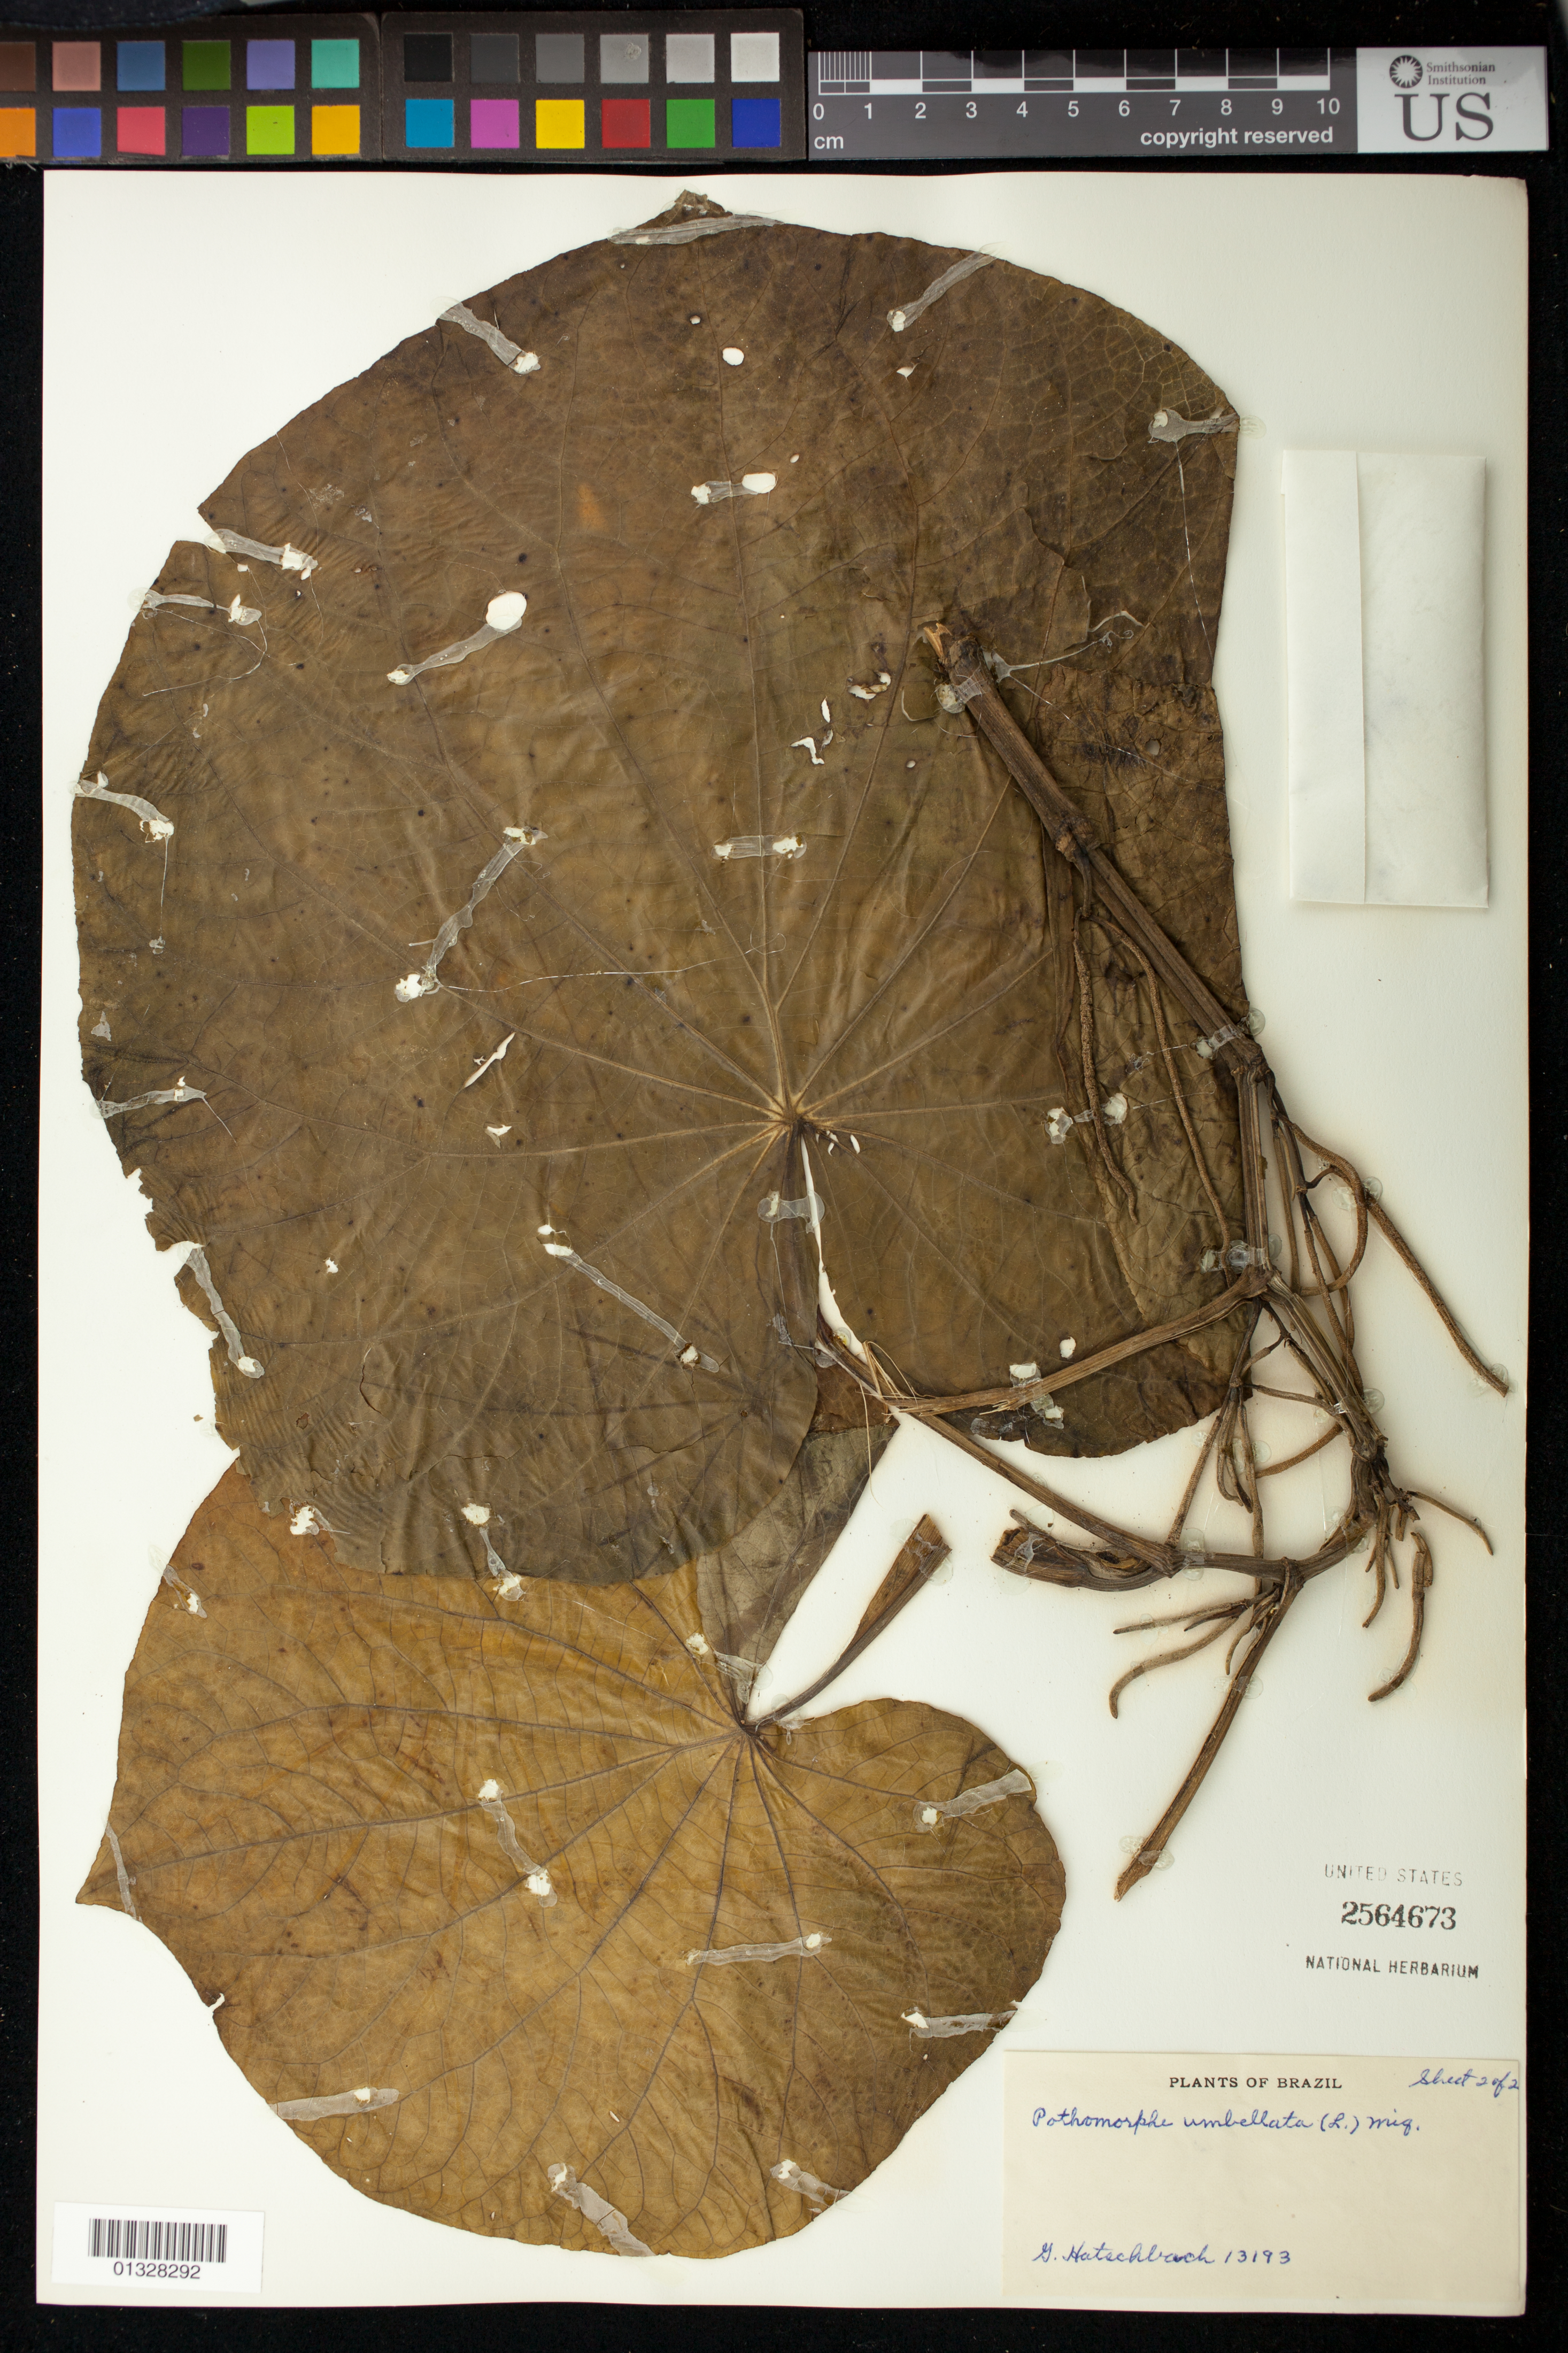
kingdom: Plantae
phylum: Tracheophyta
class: Magnoliopsida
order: Piperales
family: Piperaceae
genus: Piper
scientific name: Piper umbellatum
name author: L.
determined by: Strong, M. T., (US), Smithsonian Institution - National Museum of Natural History (UNITED STATES)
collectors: G. Hatschbach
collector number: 13193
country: Brazil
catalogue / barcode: US 2564673